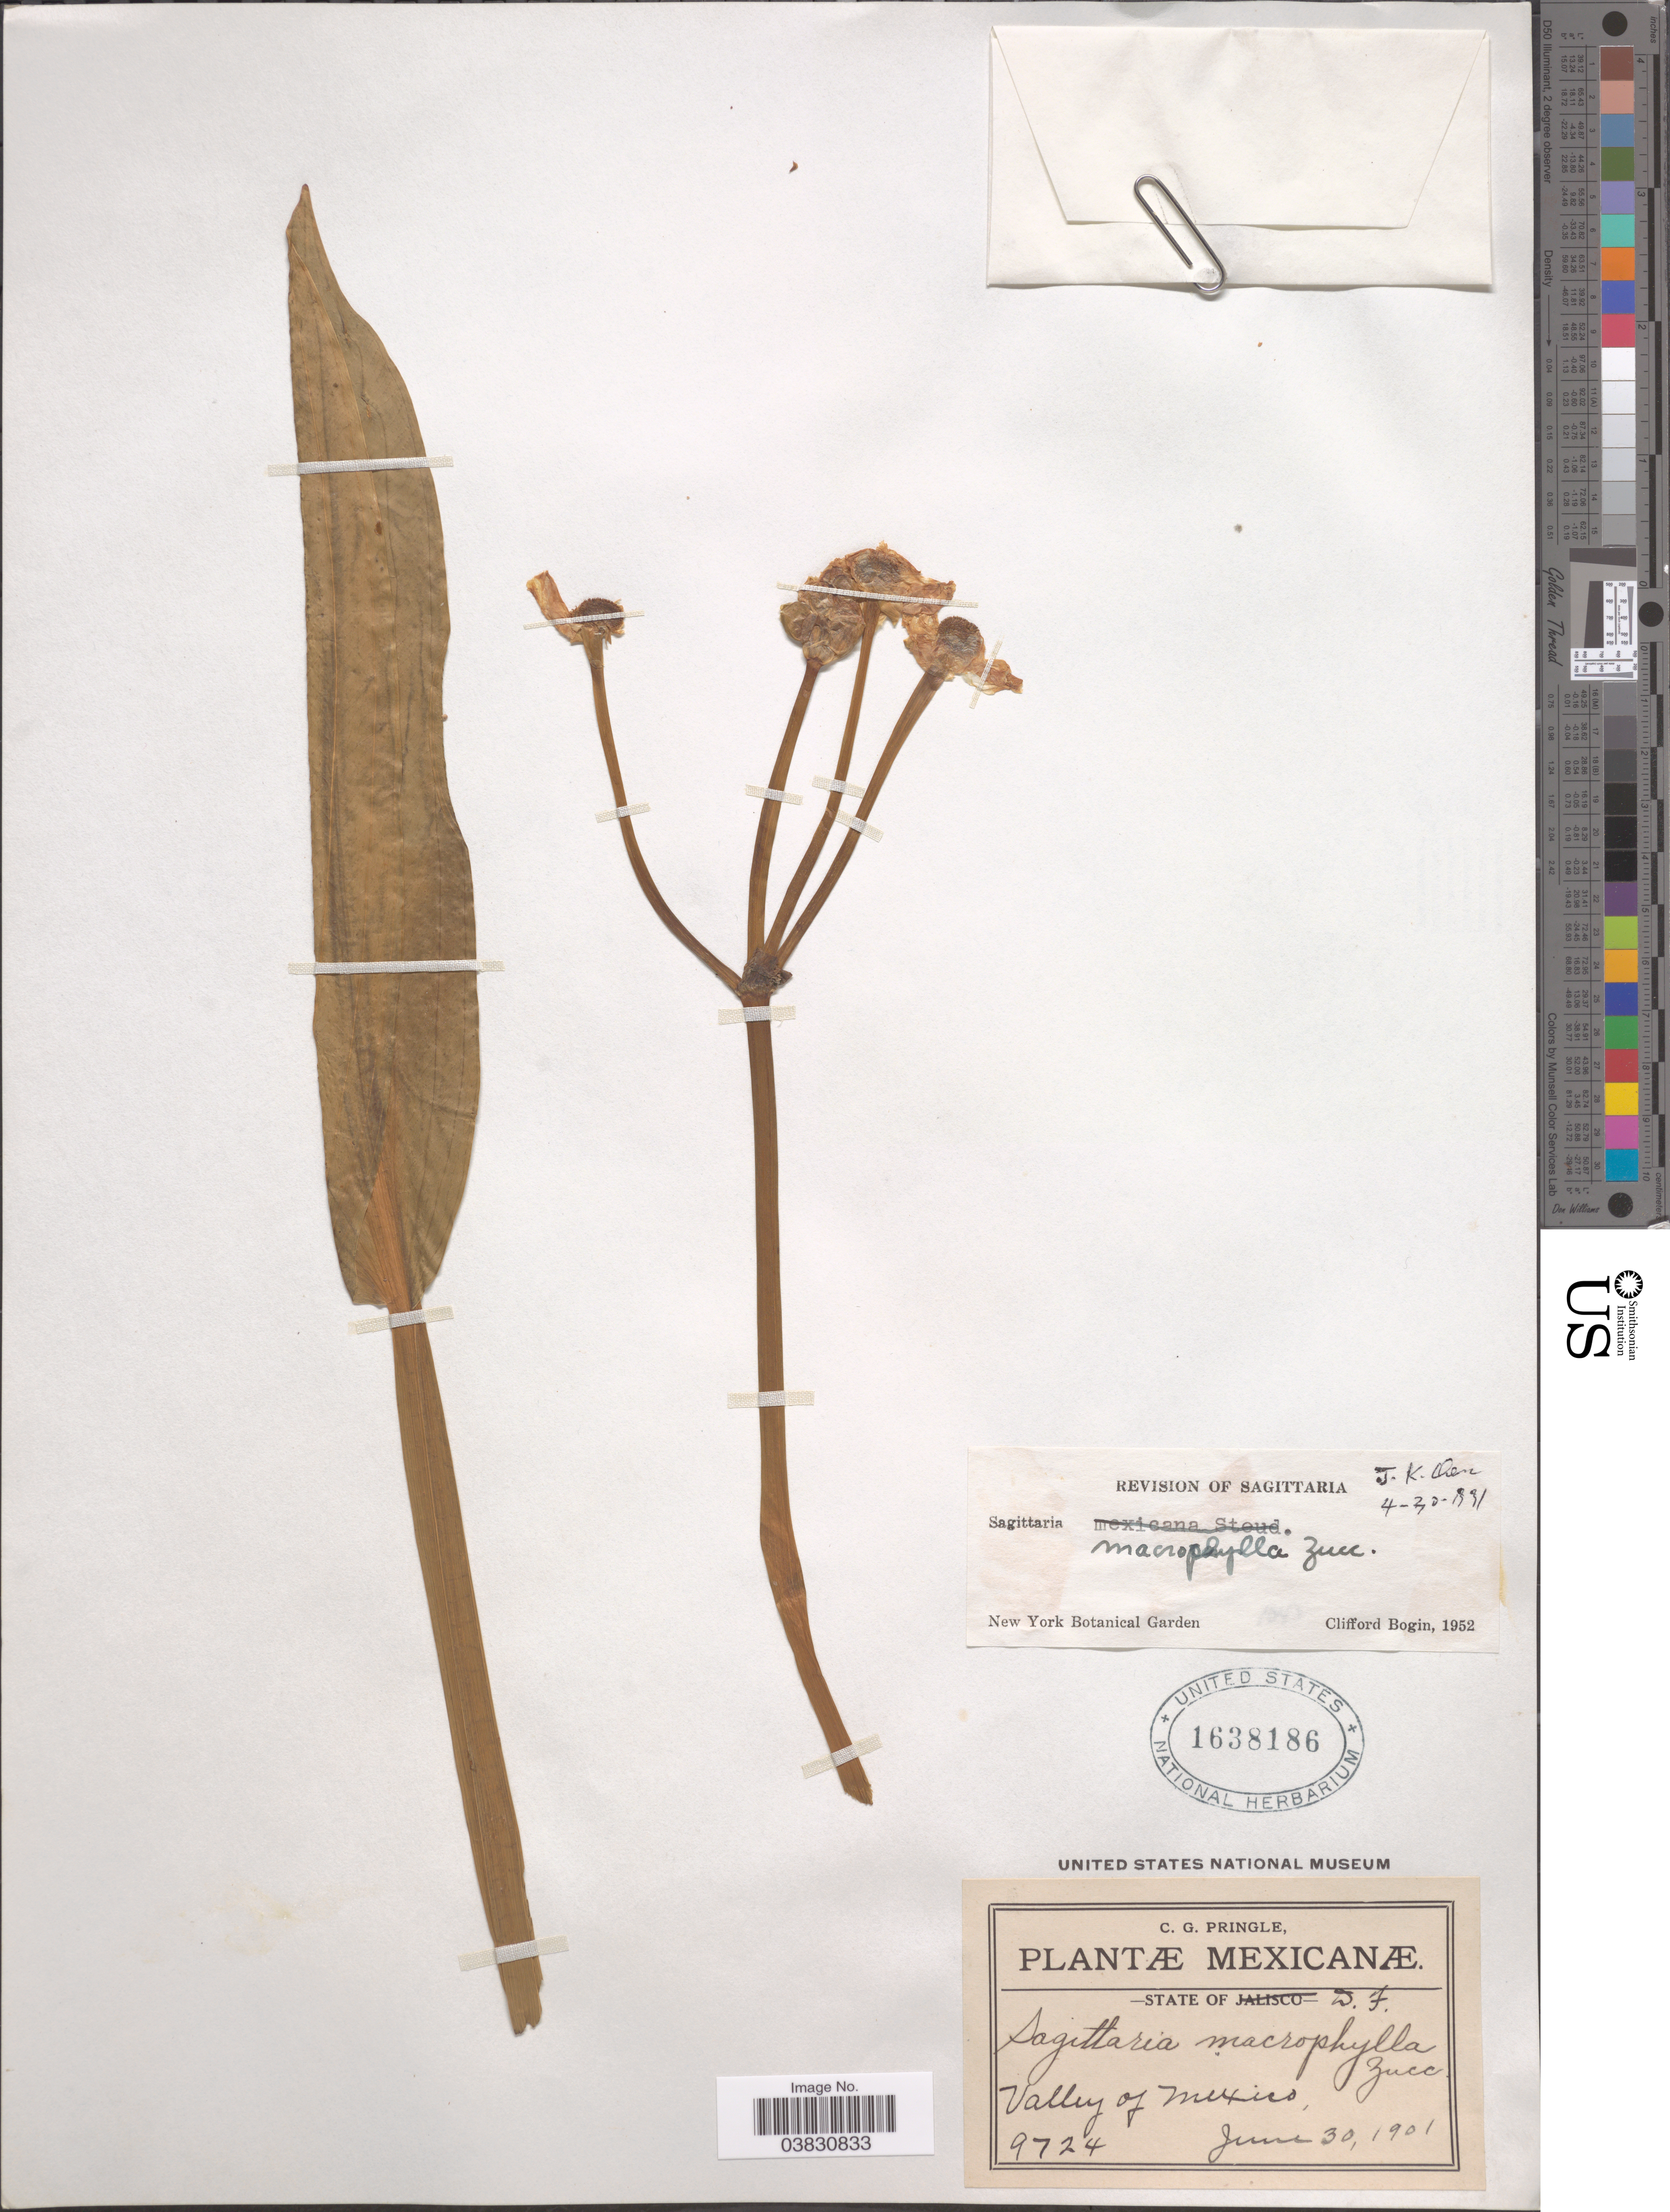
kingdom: Plantae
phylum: Tracheophyta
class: Liliopsida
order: Alismatales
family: Alismataceae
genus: Sagittaria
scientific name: Sagittaria macrophylla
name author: Zucc.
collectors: C. G. Pringle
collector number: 9724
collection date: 1901-06-30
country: Mexico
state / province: Distrito Federal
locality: Valley of Mexico.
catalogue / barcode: US 1638186